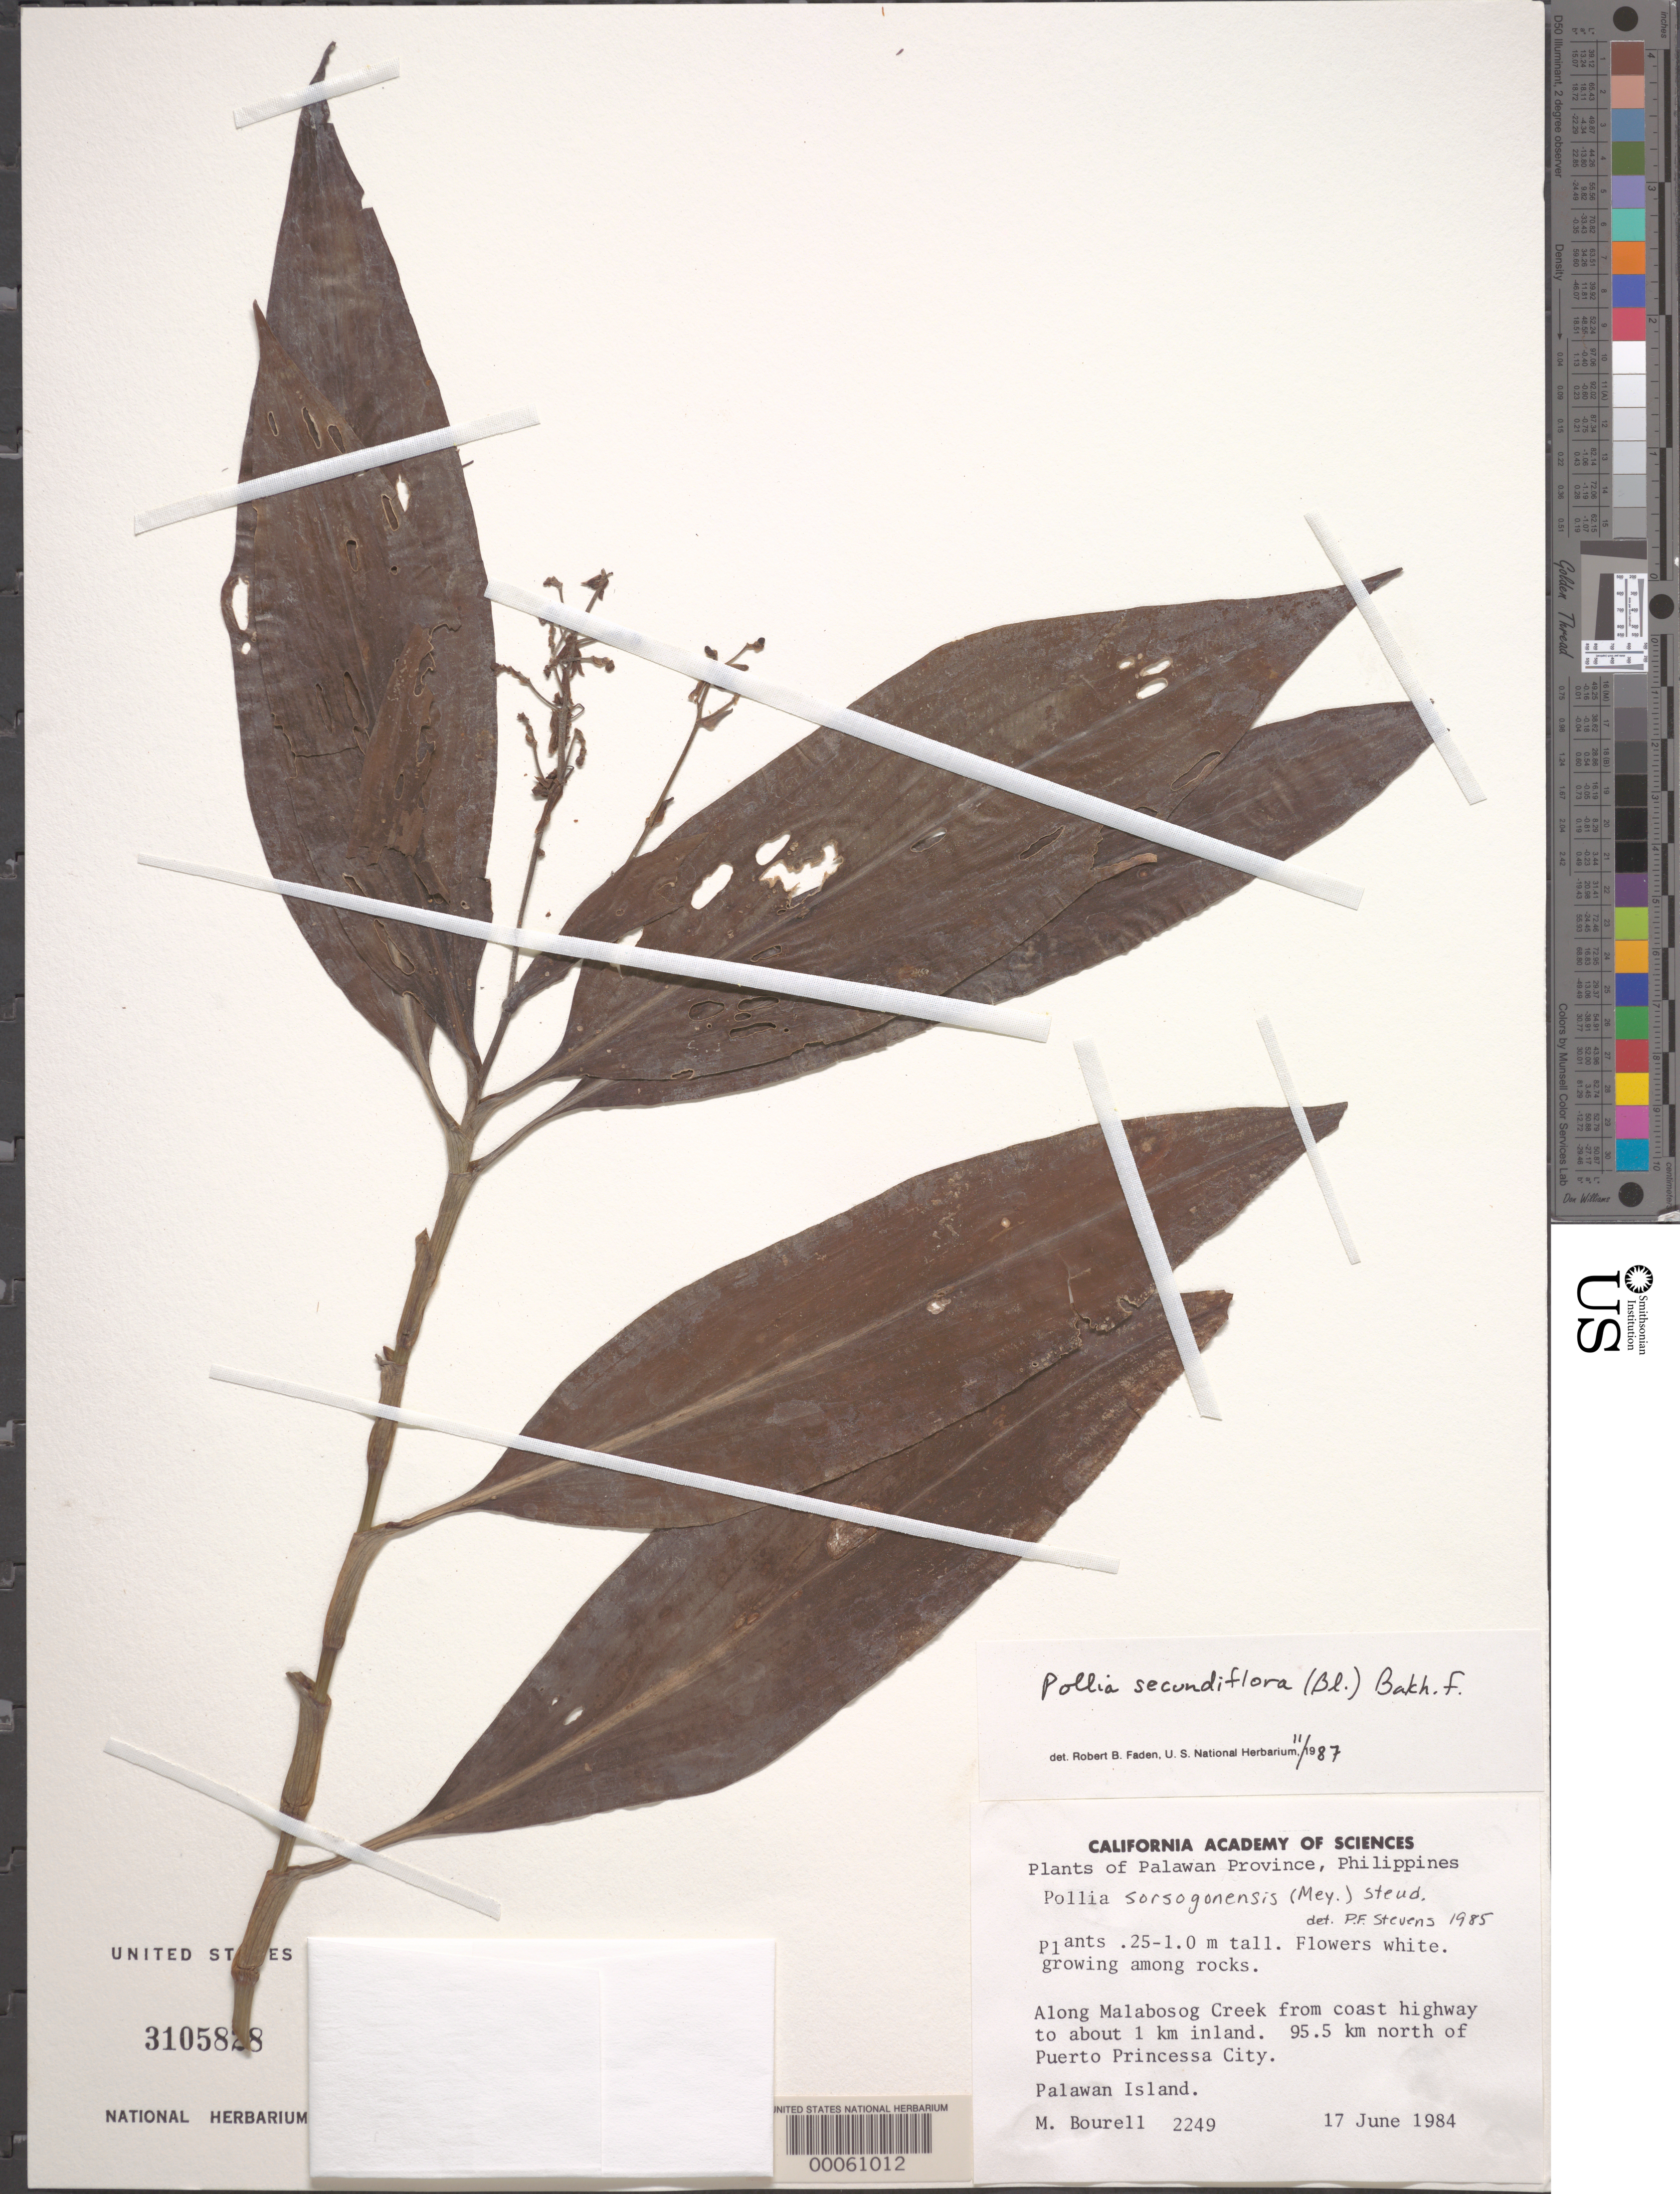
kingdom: Plantae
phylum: Tracheophyta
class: Liliopsida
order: Commelinales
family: Commelinaceae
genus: Pollia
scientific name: Pollia secundiflora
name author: (Blume) Bakh. f.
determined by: Faden, Robert B., (US), Smithsonian Institution - National Museum of Natural History (UNITED STATES)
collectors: M. Bourell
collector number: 2249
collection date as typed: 17 Jun 1984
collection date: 1984-06-17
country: Philippines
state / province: Mimaropa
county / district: Palawan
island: Palawan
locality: Along malabosog creek, 95.5 km n of puerto princessa city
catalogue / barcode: US 3105828